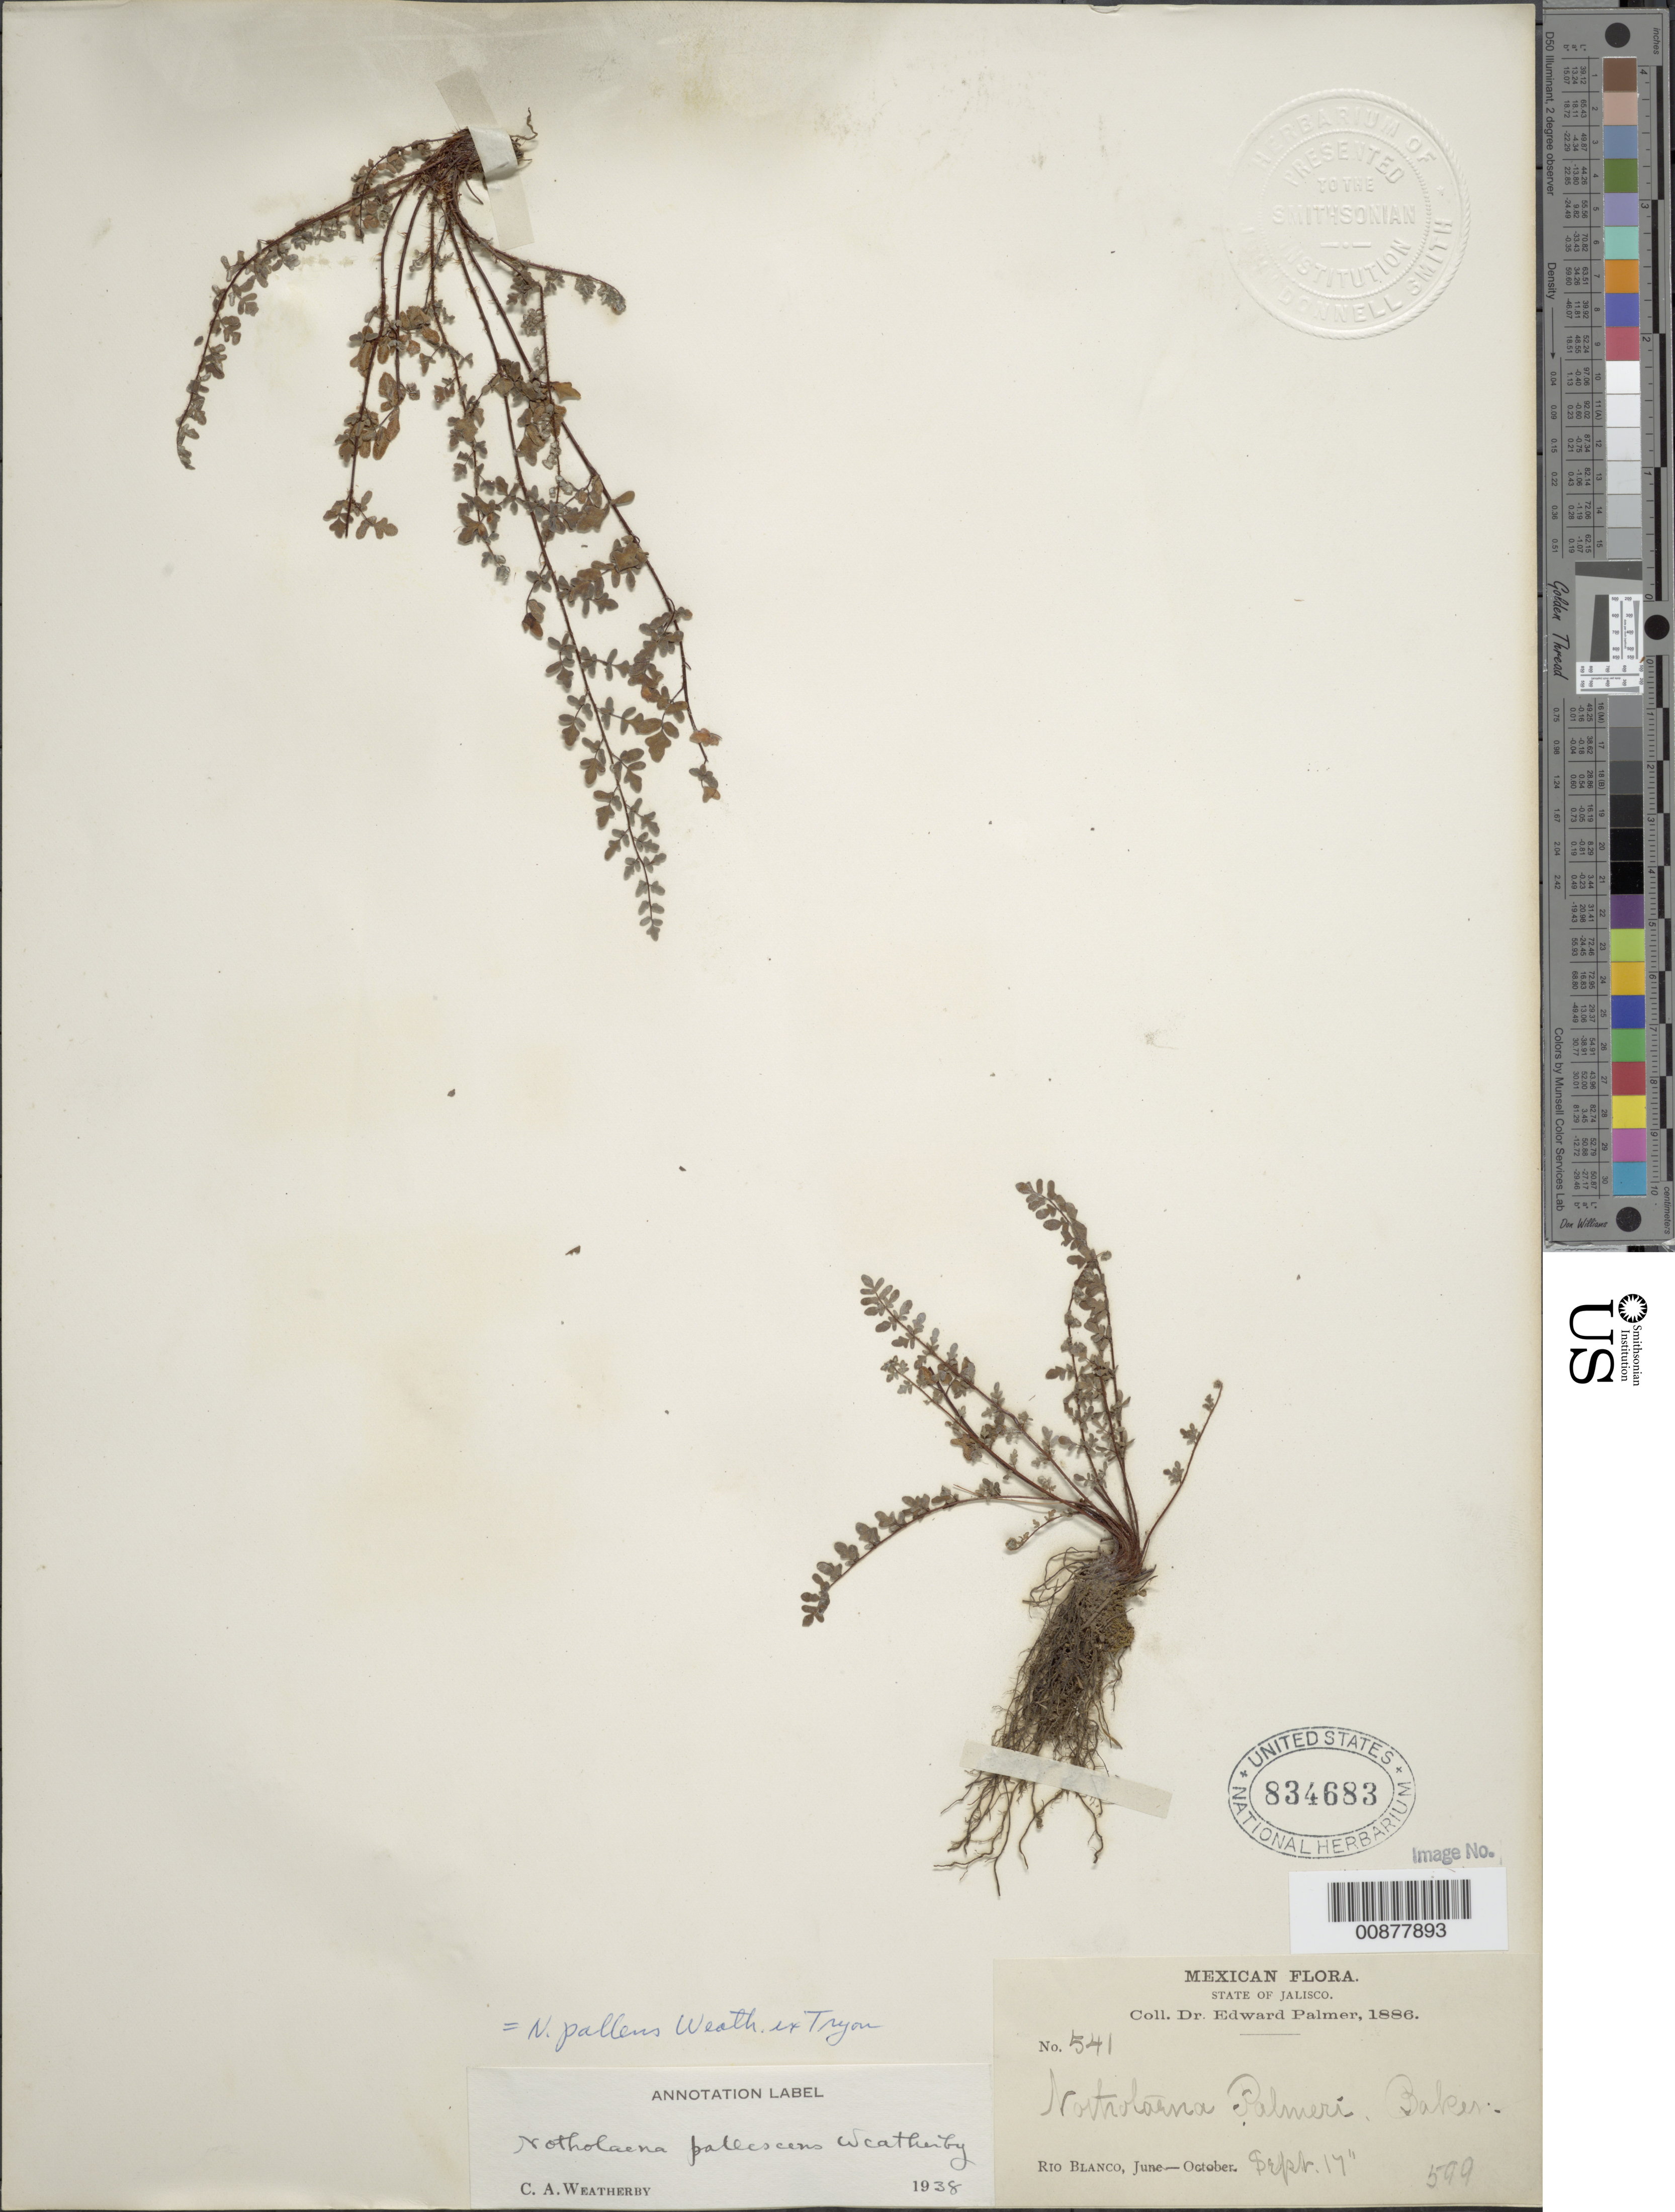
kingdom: Plantae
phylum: Tracheophyta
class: Polypodiopsida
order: Polypodiales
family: Pteridaceae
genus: Argyrochosma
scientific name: Argyrochosma pallens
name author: (Weath.) Windham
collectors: E. Palmer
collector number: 541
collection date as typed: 17 Sep 1886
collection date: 1886-09-17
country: Mexico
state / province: Jalisco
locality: Río Blanco, Jalisco.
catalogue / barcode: US 834683